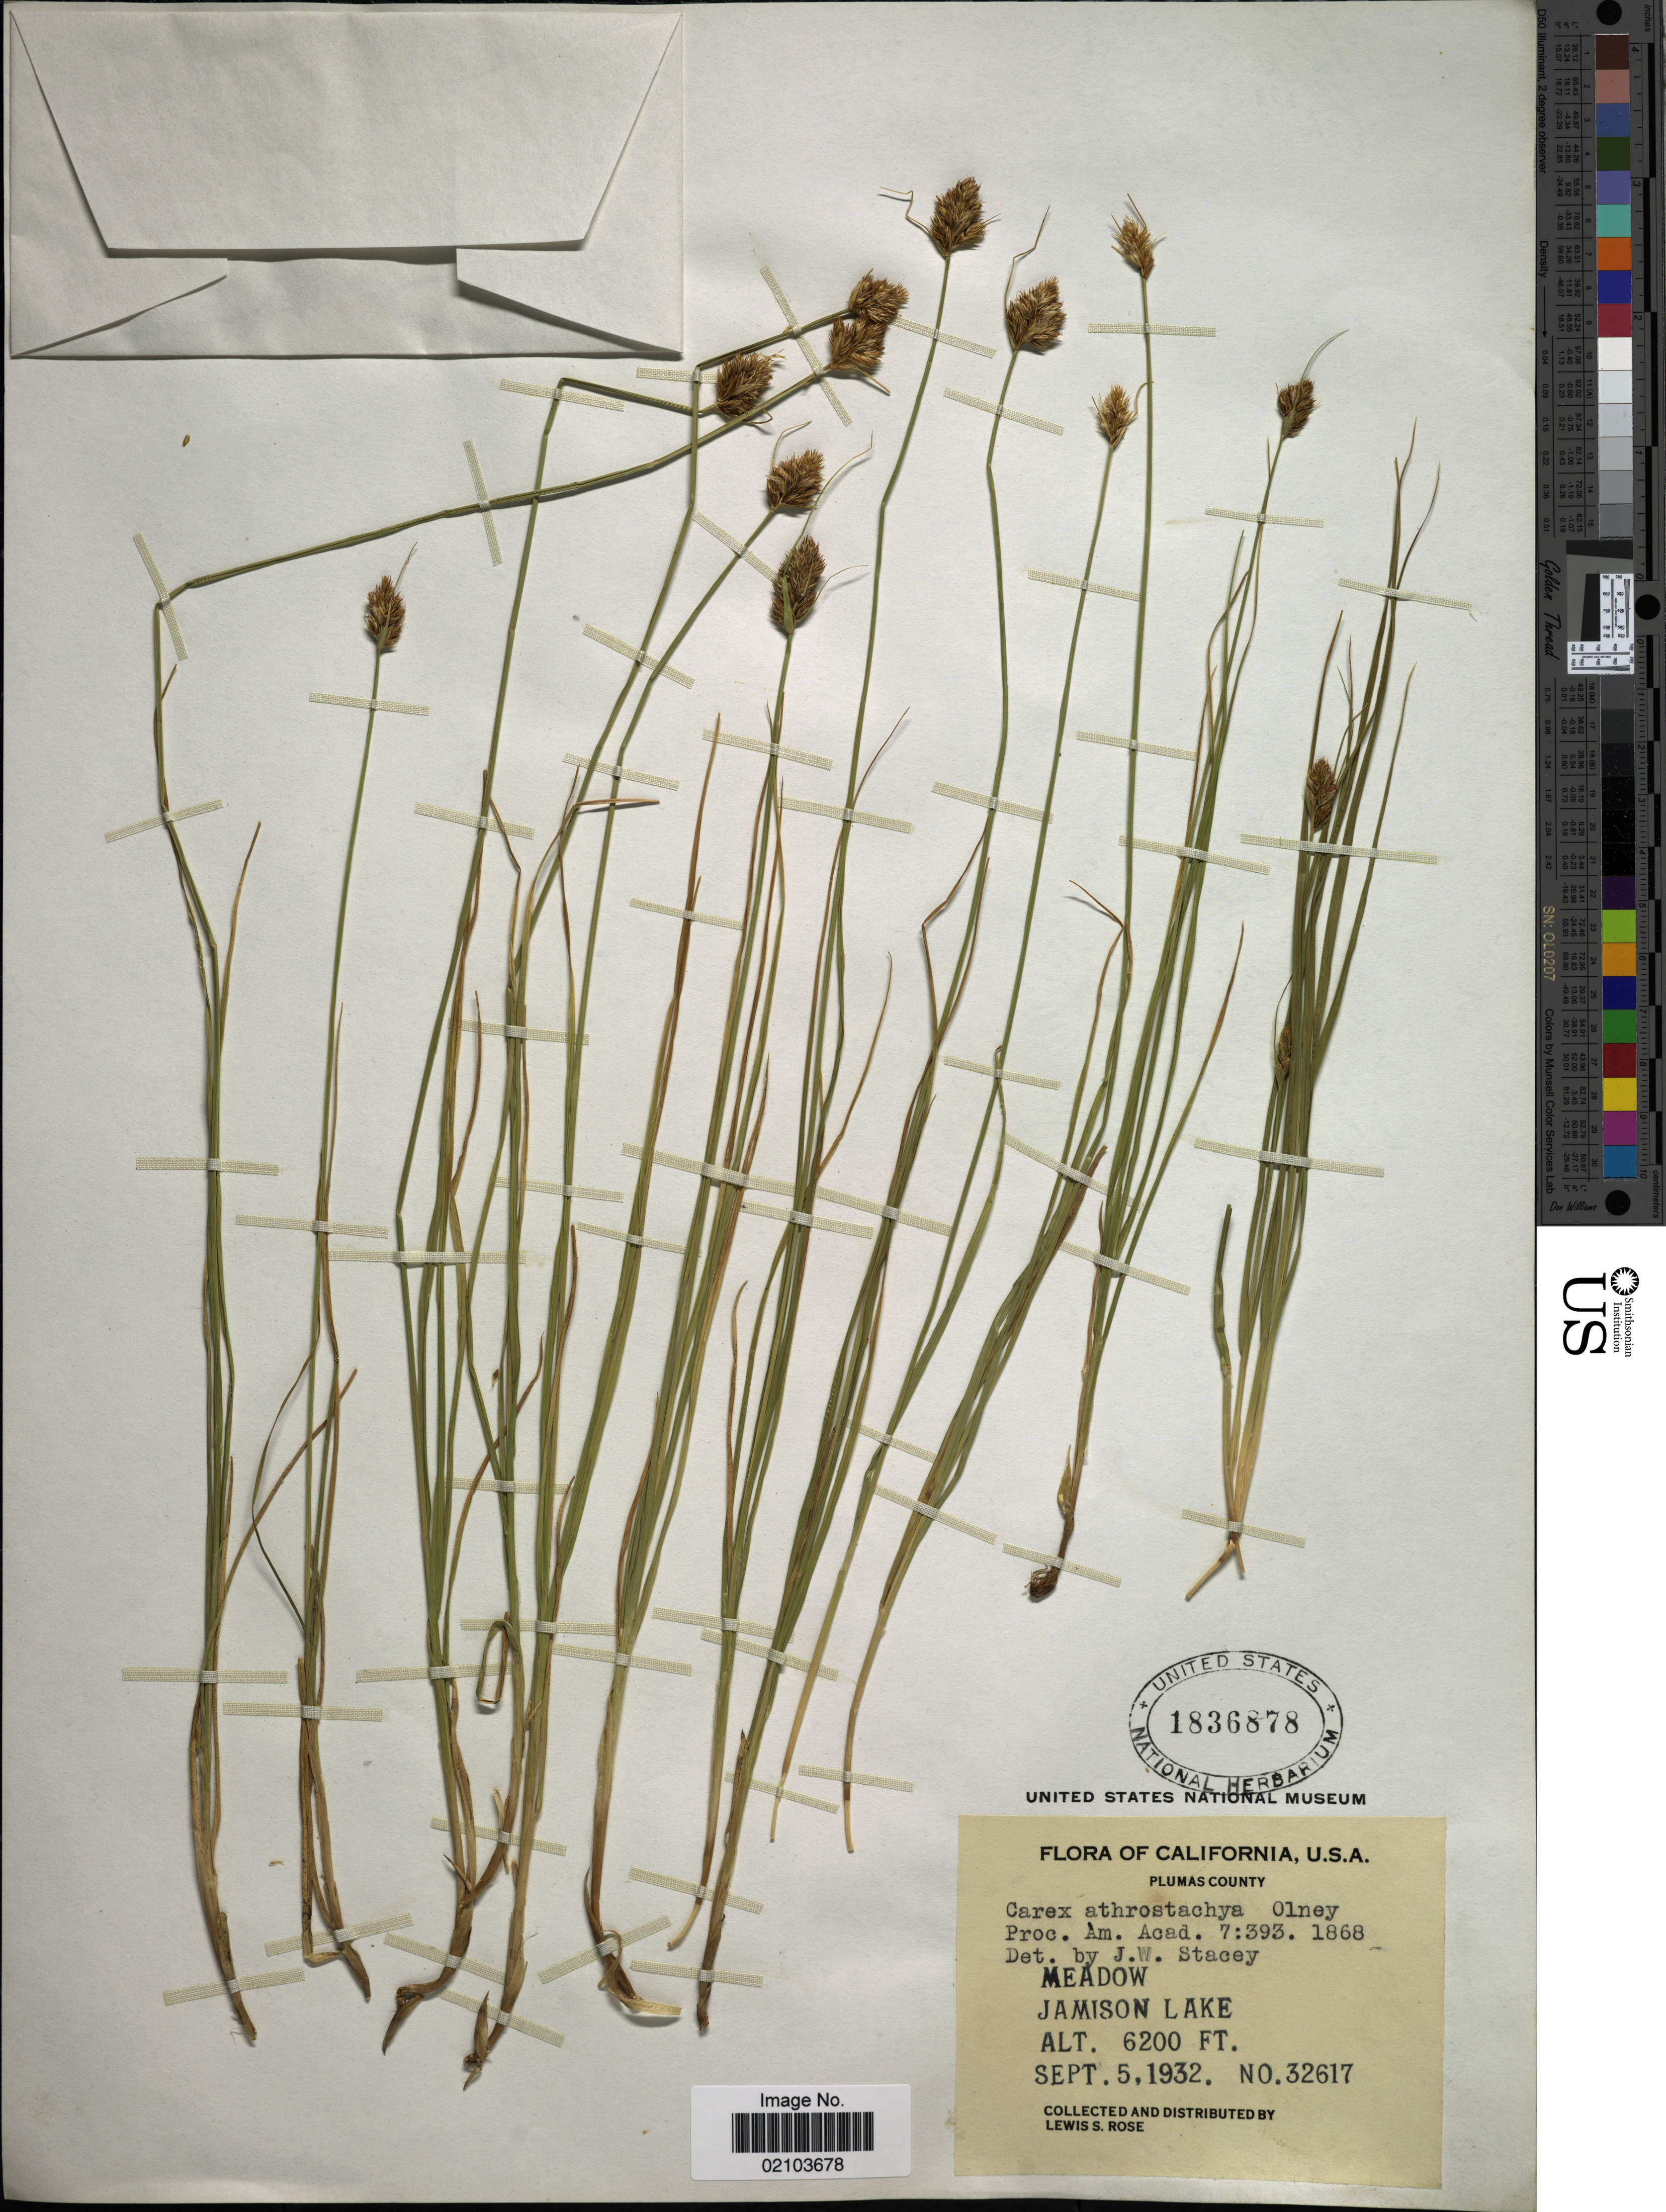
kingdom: Plantae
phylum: Tracheophyta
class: Liliopsida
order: Poales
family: Cyperaceae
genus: Carex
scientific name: Carex athrostachya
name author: Olney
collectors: L. S. Rose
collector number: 32617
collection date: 1932-09-05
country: United States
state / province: California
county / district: Plumas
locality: Plumas County, Jamison Lake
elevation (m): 1890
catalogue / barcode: US 1836878